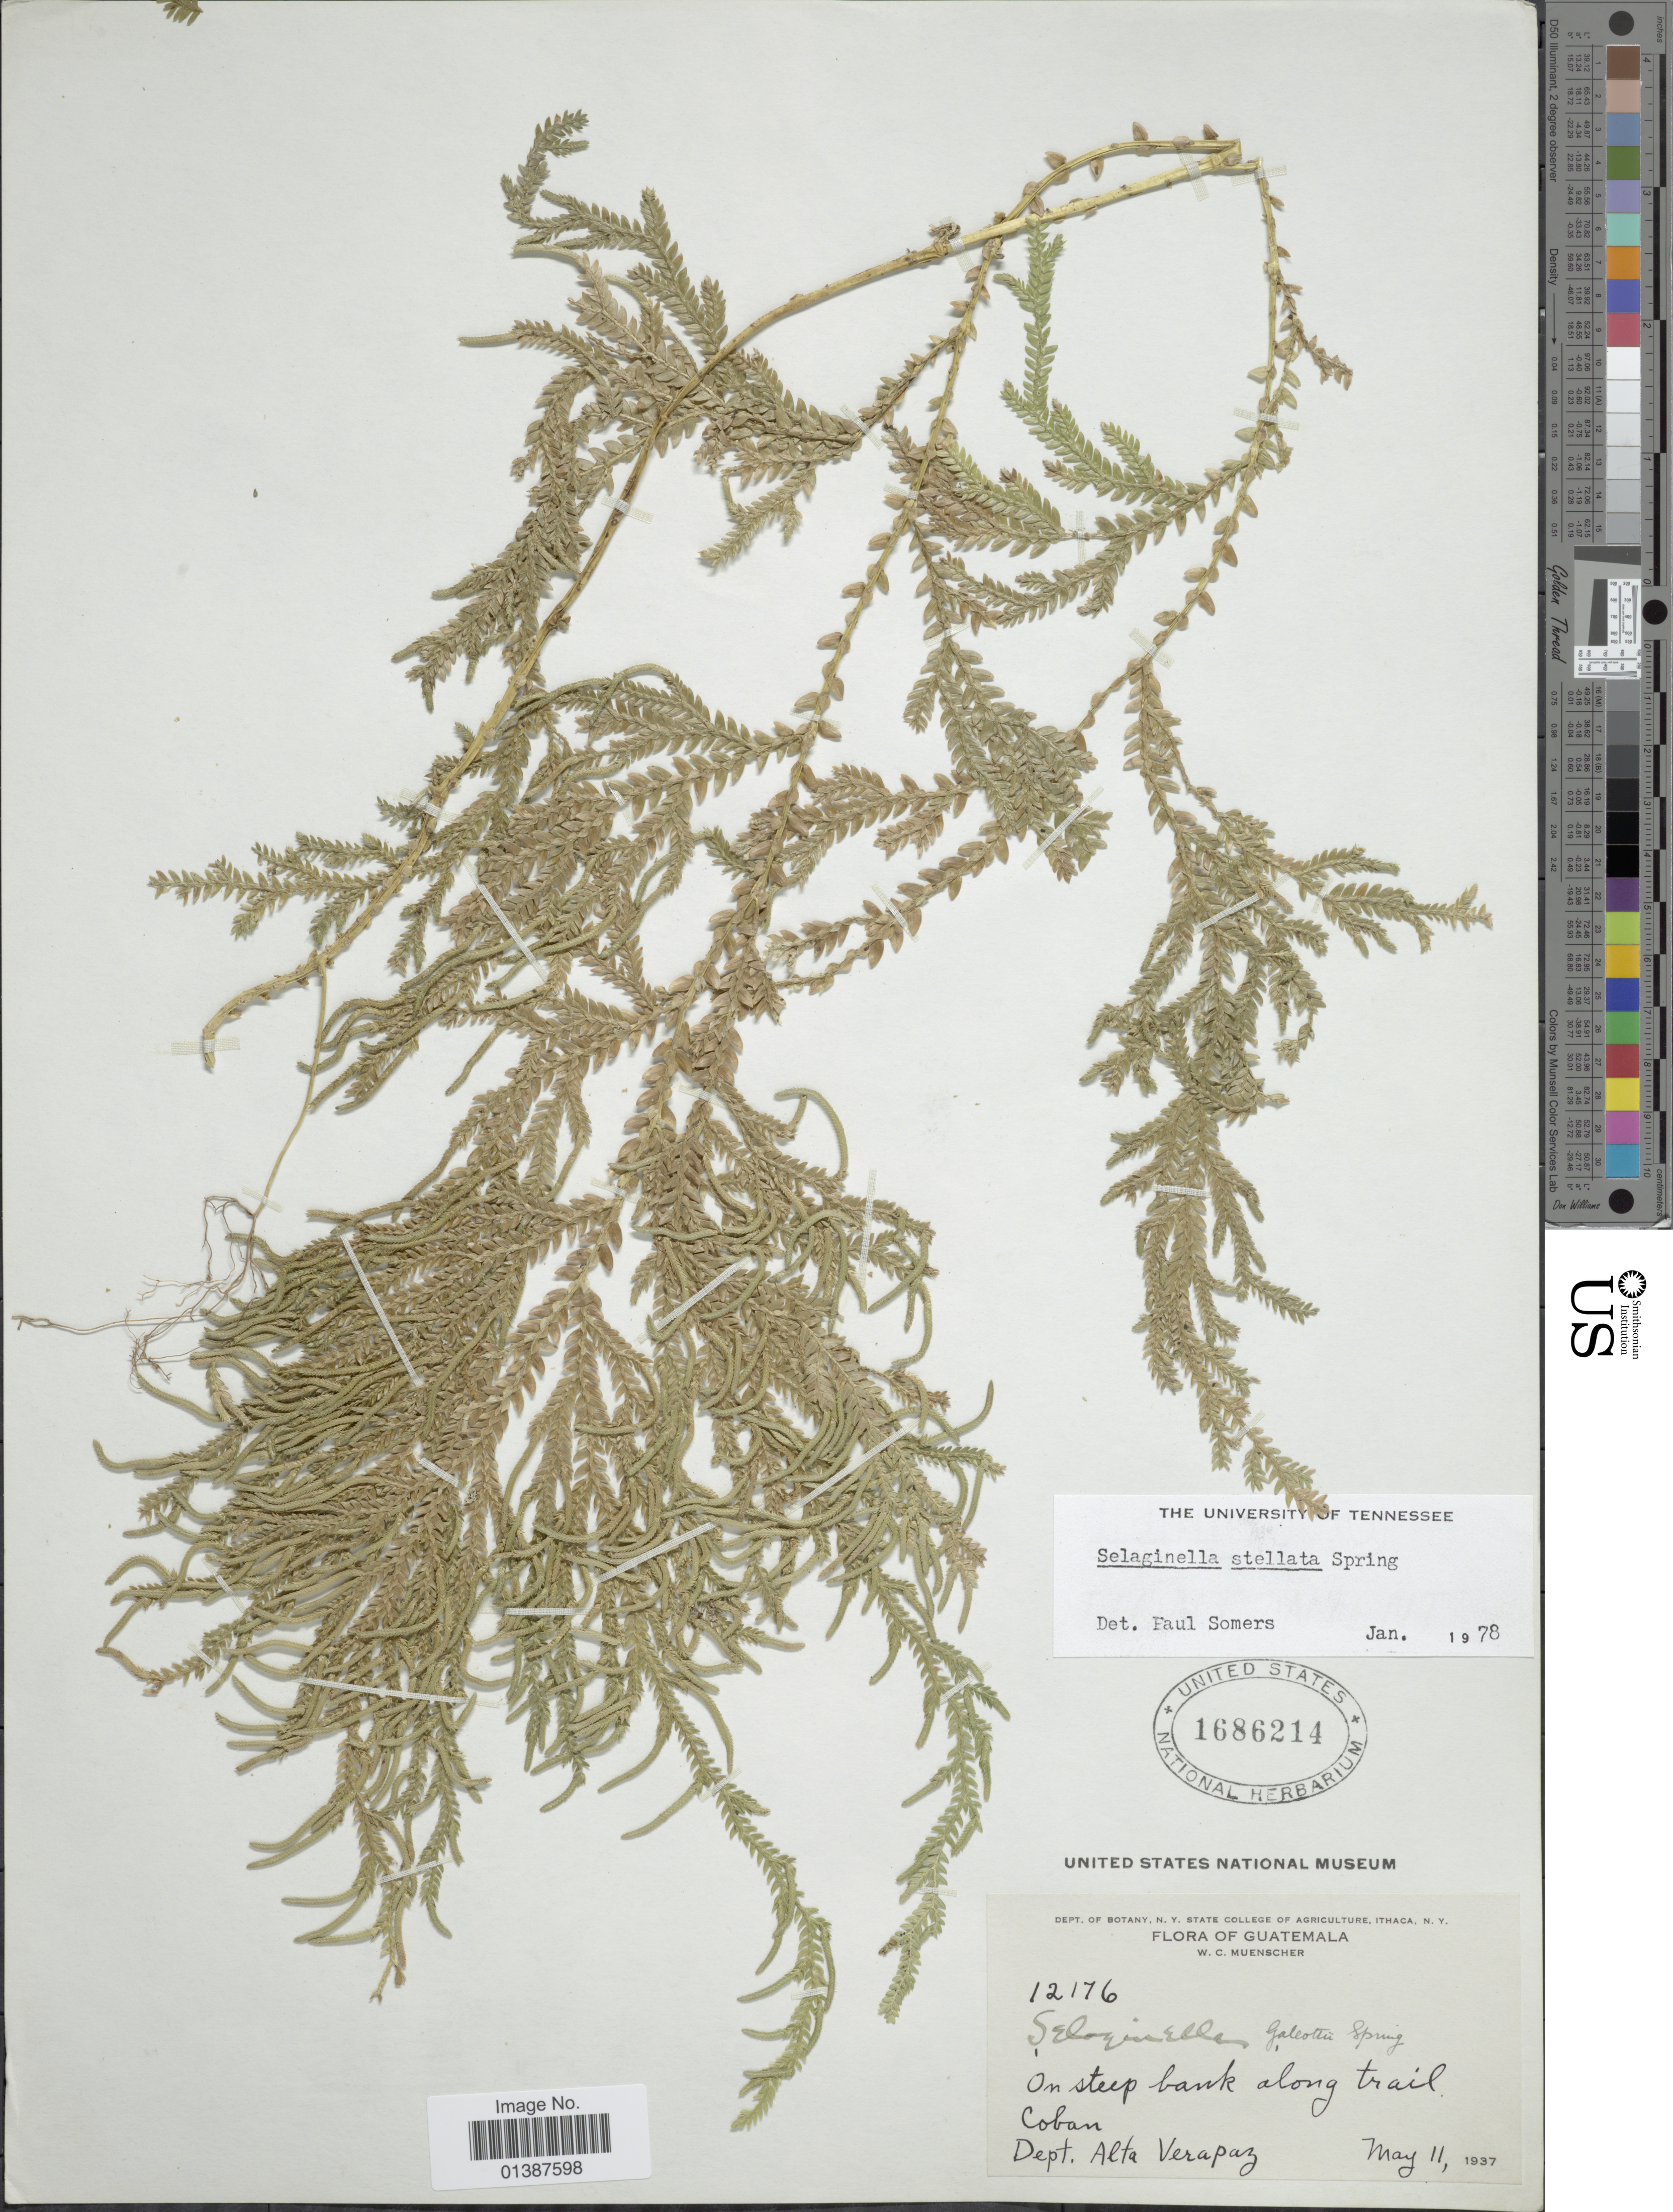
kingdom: Plantae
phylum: Tracheophyta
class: Lycopodiopsida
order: Selaginellales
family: Selaginellaceae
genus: Selaginella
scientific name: Selaginella galeottii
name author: Spring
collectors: W. Muenscher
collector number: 12176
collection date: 1937-05-11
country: Guatemala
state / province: Alta Verapaz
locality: On steep bank along trail. Coban Dept Alta Verapaz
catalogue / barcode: US 1686214